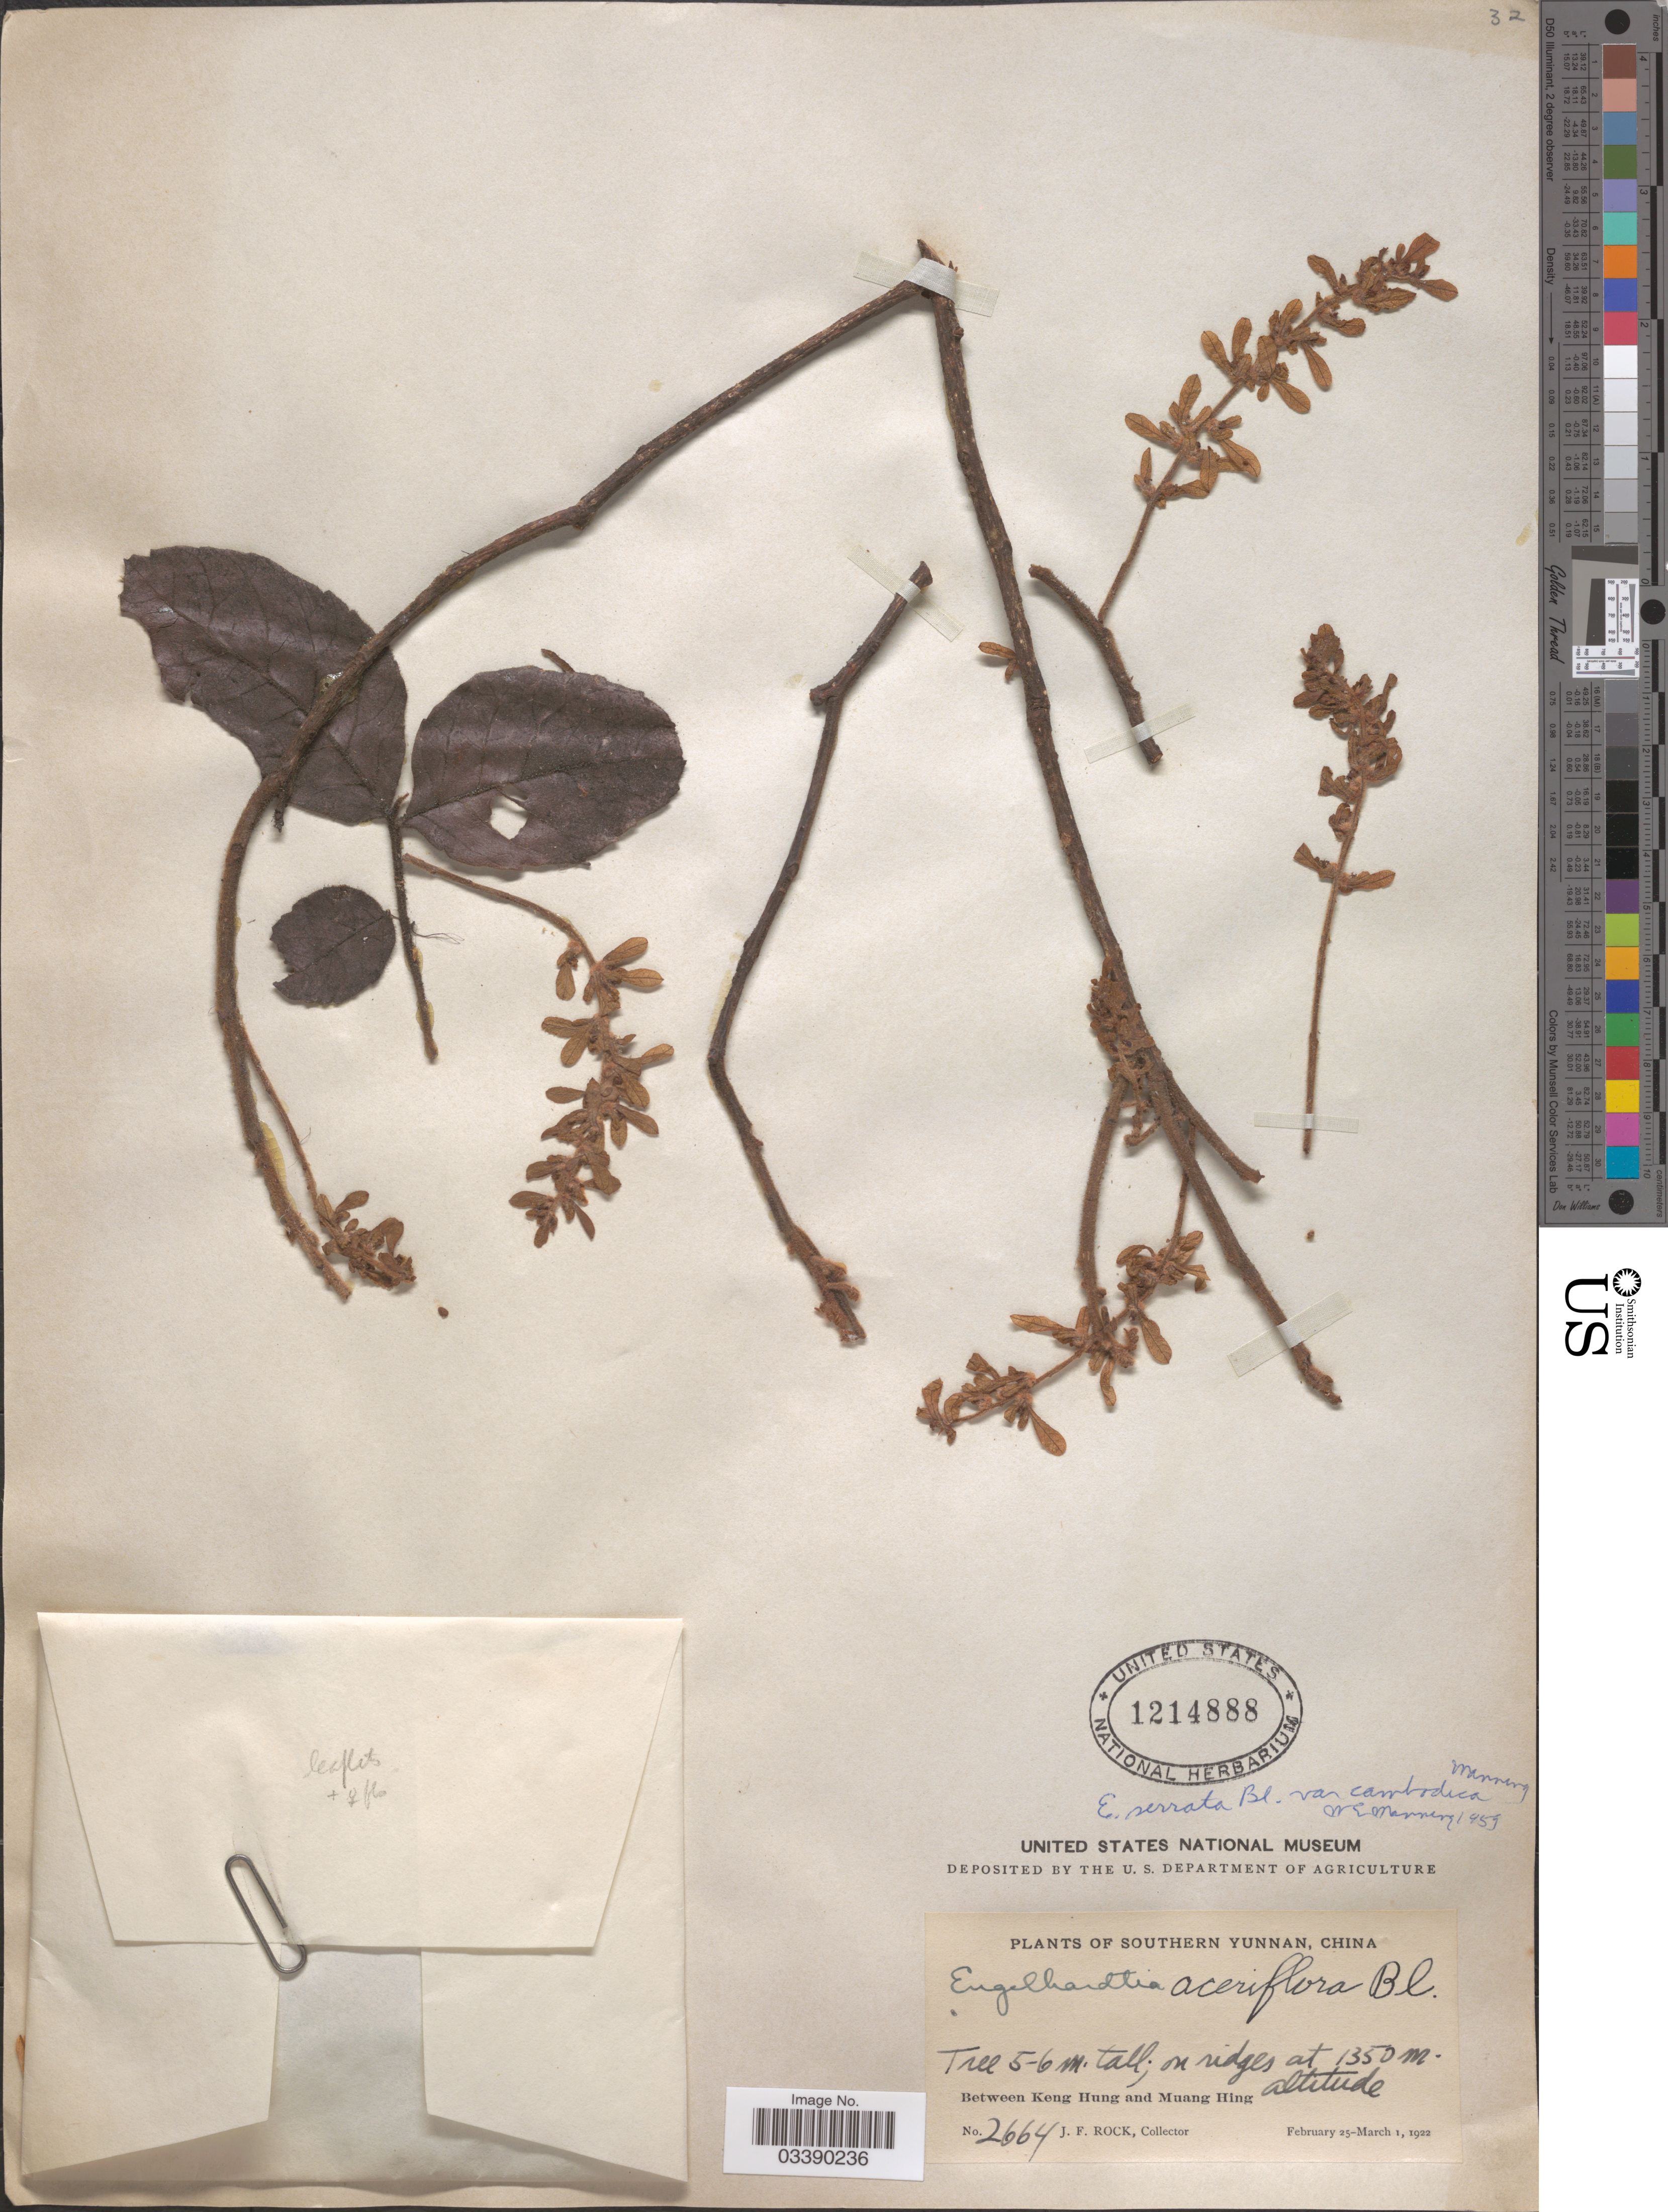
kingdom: Plantae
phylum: Tracheophyta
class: Magnoliopsida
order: Fagales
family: Juglandaceae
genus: Engelhardia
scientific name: Engelhardia serrata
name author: Blume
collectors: J. Rock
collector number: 2664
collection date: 1922-02-25/1922-03-01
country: China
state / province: Yunnan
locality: Southern Yunnan. Between Keng Hung and Muang Hing.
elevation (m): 1350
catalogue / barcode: US 1214888